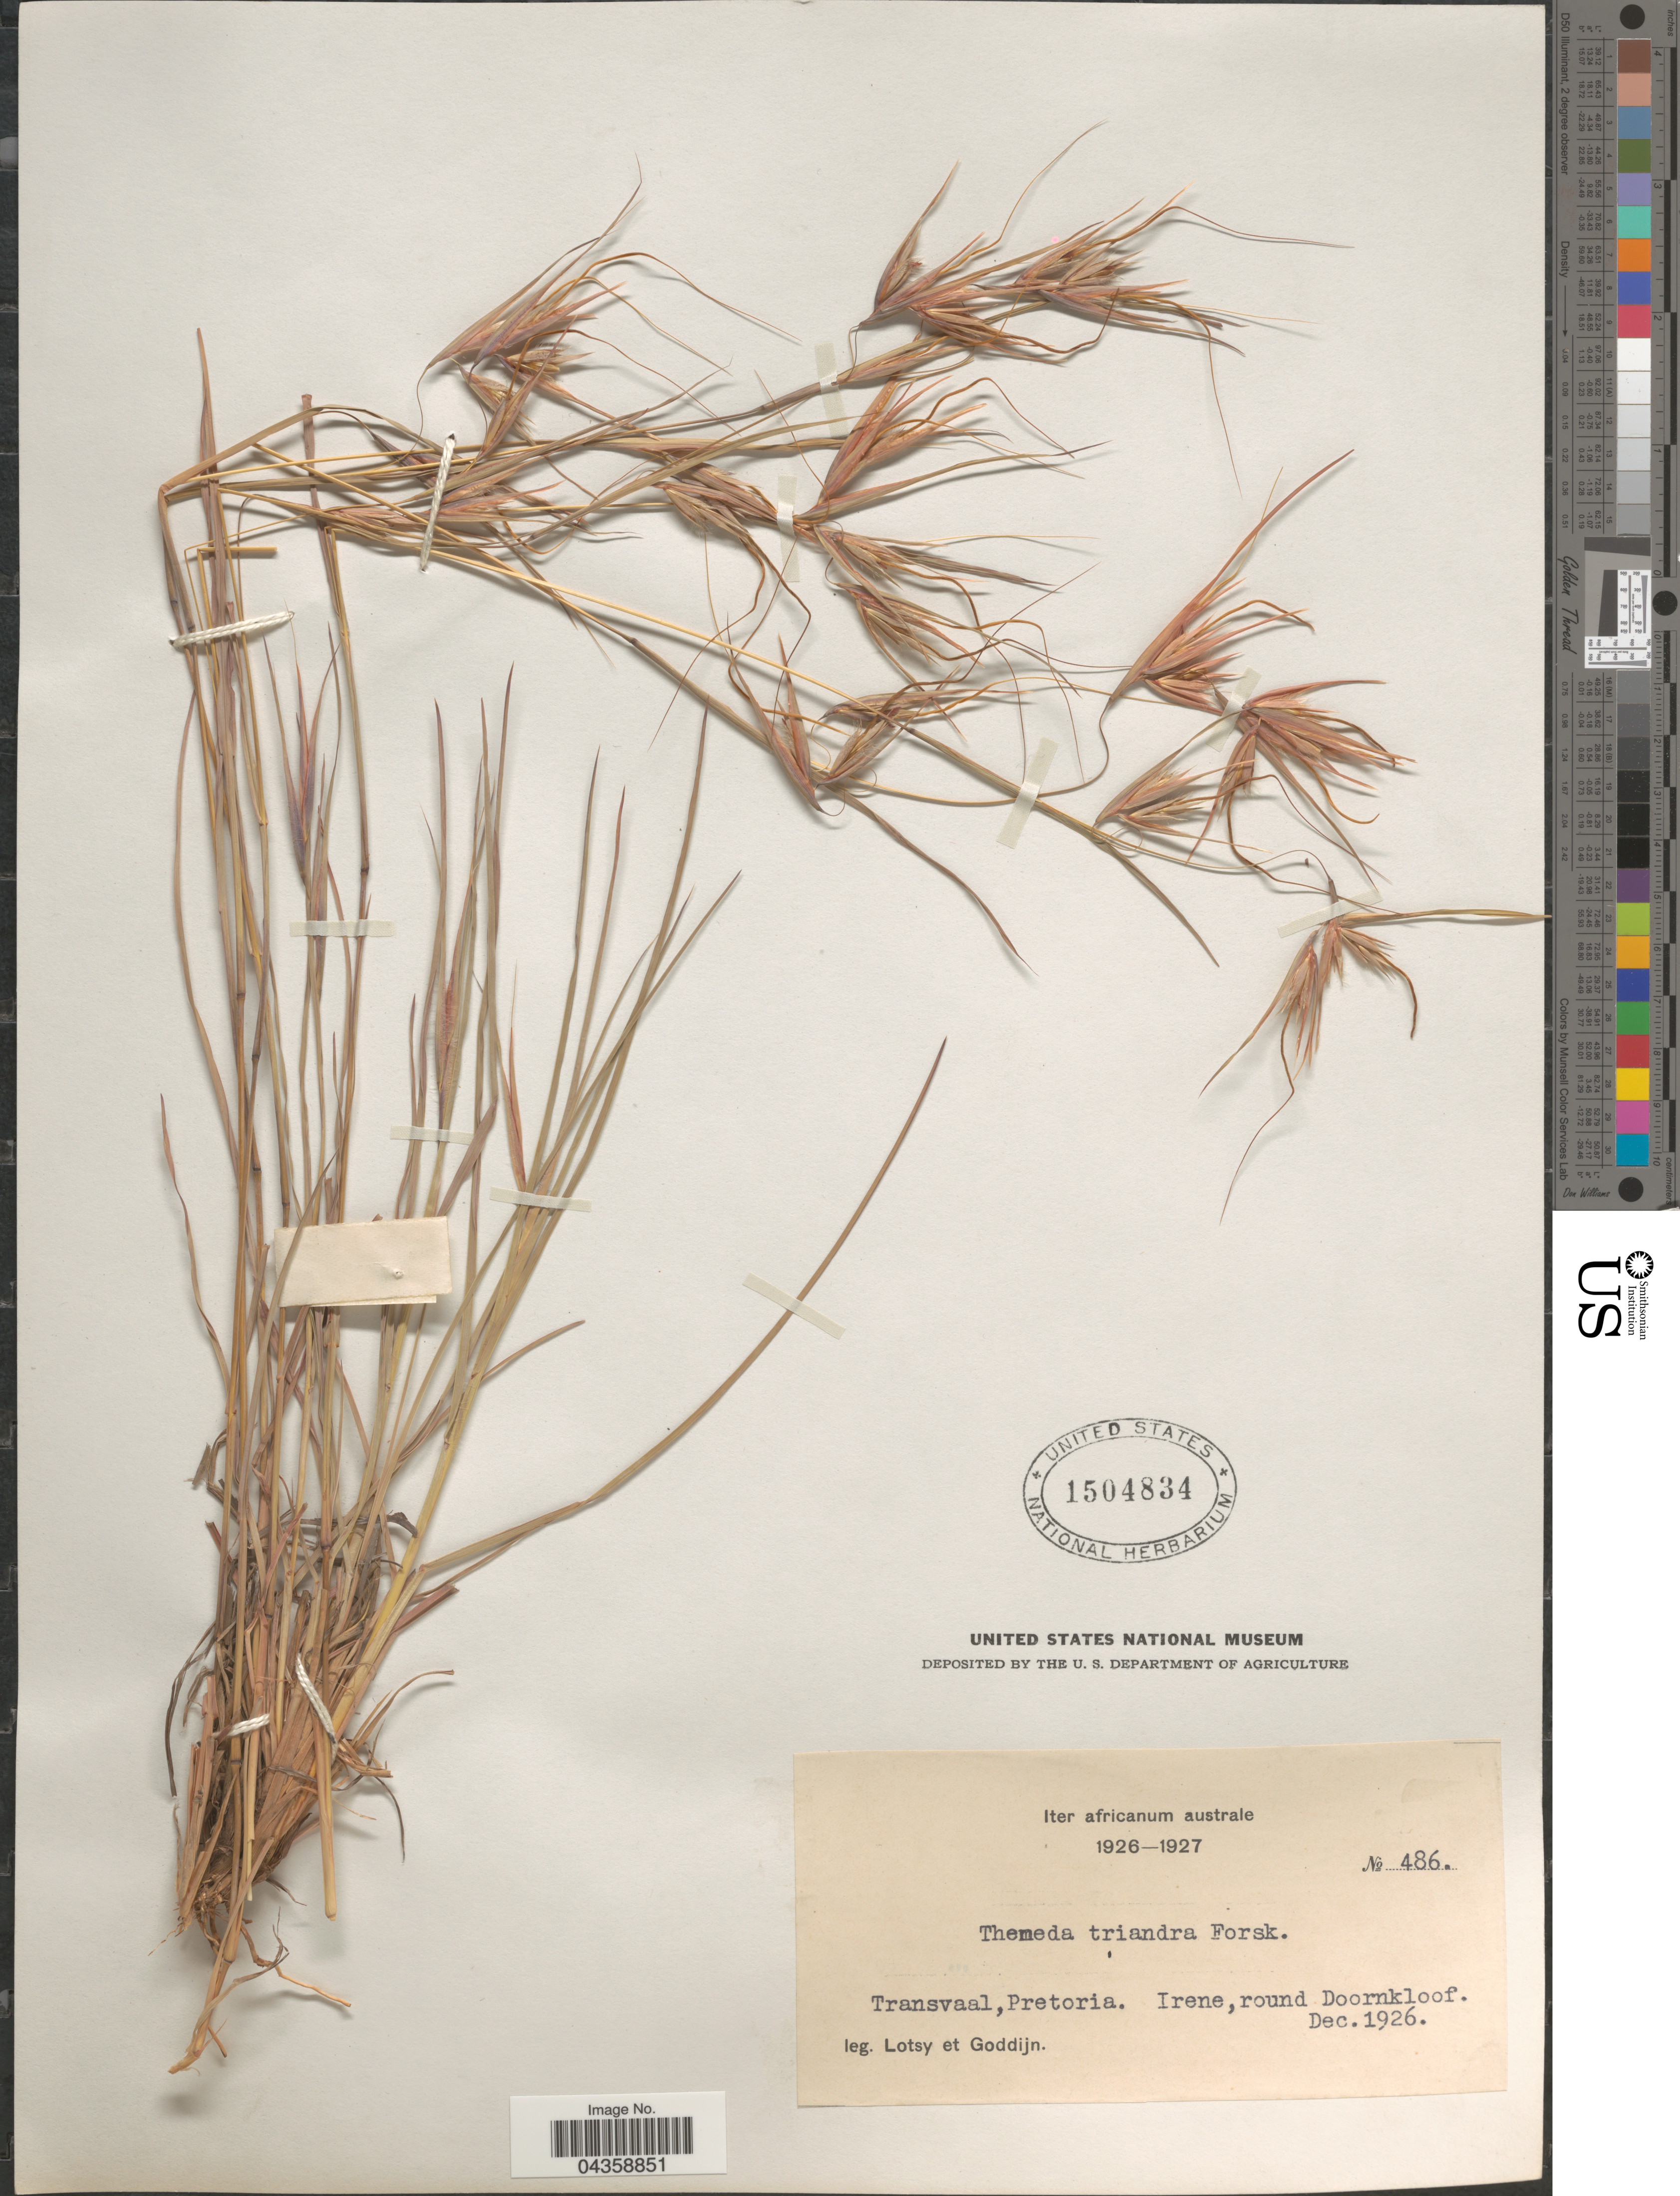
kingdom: Plantae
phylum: Tracheophyta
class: Liliopsida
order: Poales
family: Poaceae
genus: Themeda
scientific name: Themeda triandra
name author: Forssk.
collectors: Lotsy & Goddijn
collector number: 486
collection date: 1926-12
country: South Africa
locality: Iter africanum australe 1926-1927. Transvaal, Pretoria. Irene, round Doornkloof.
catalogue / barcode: US 1504834